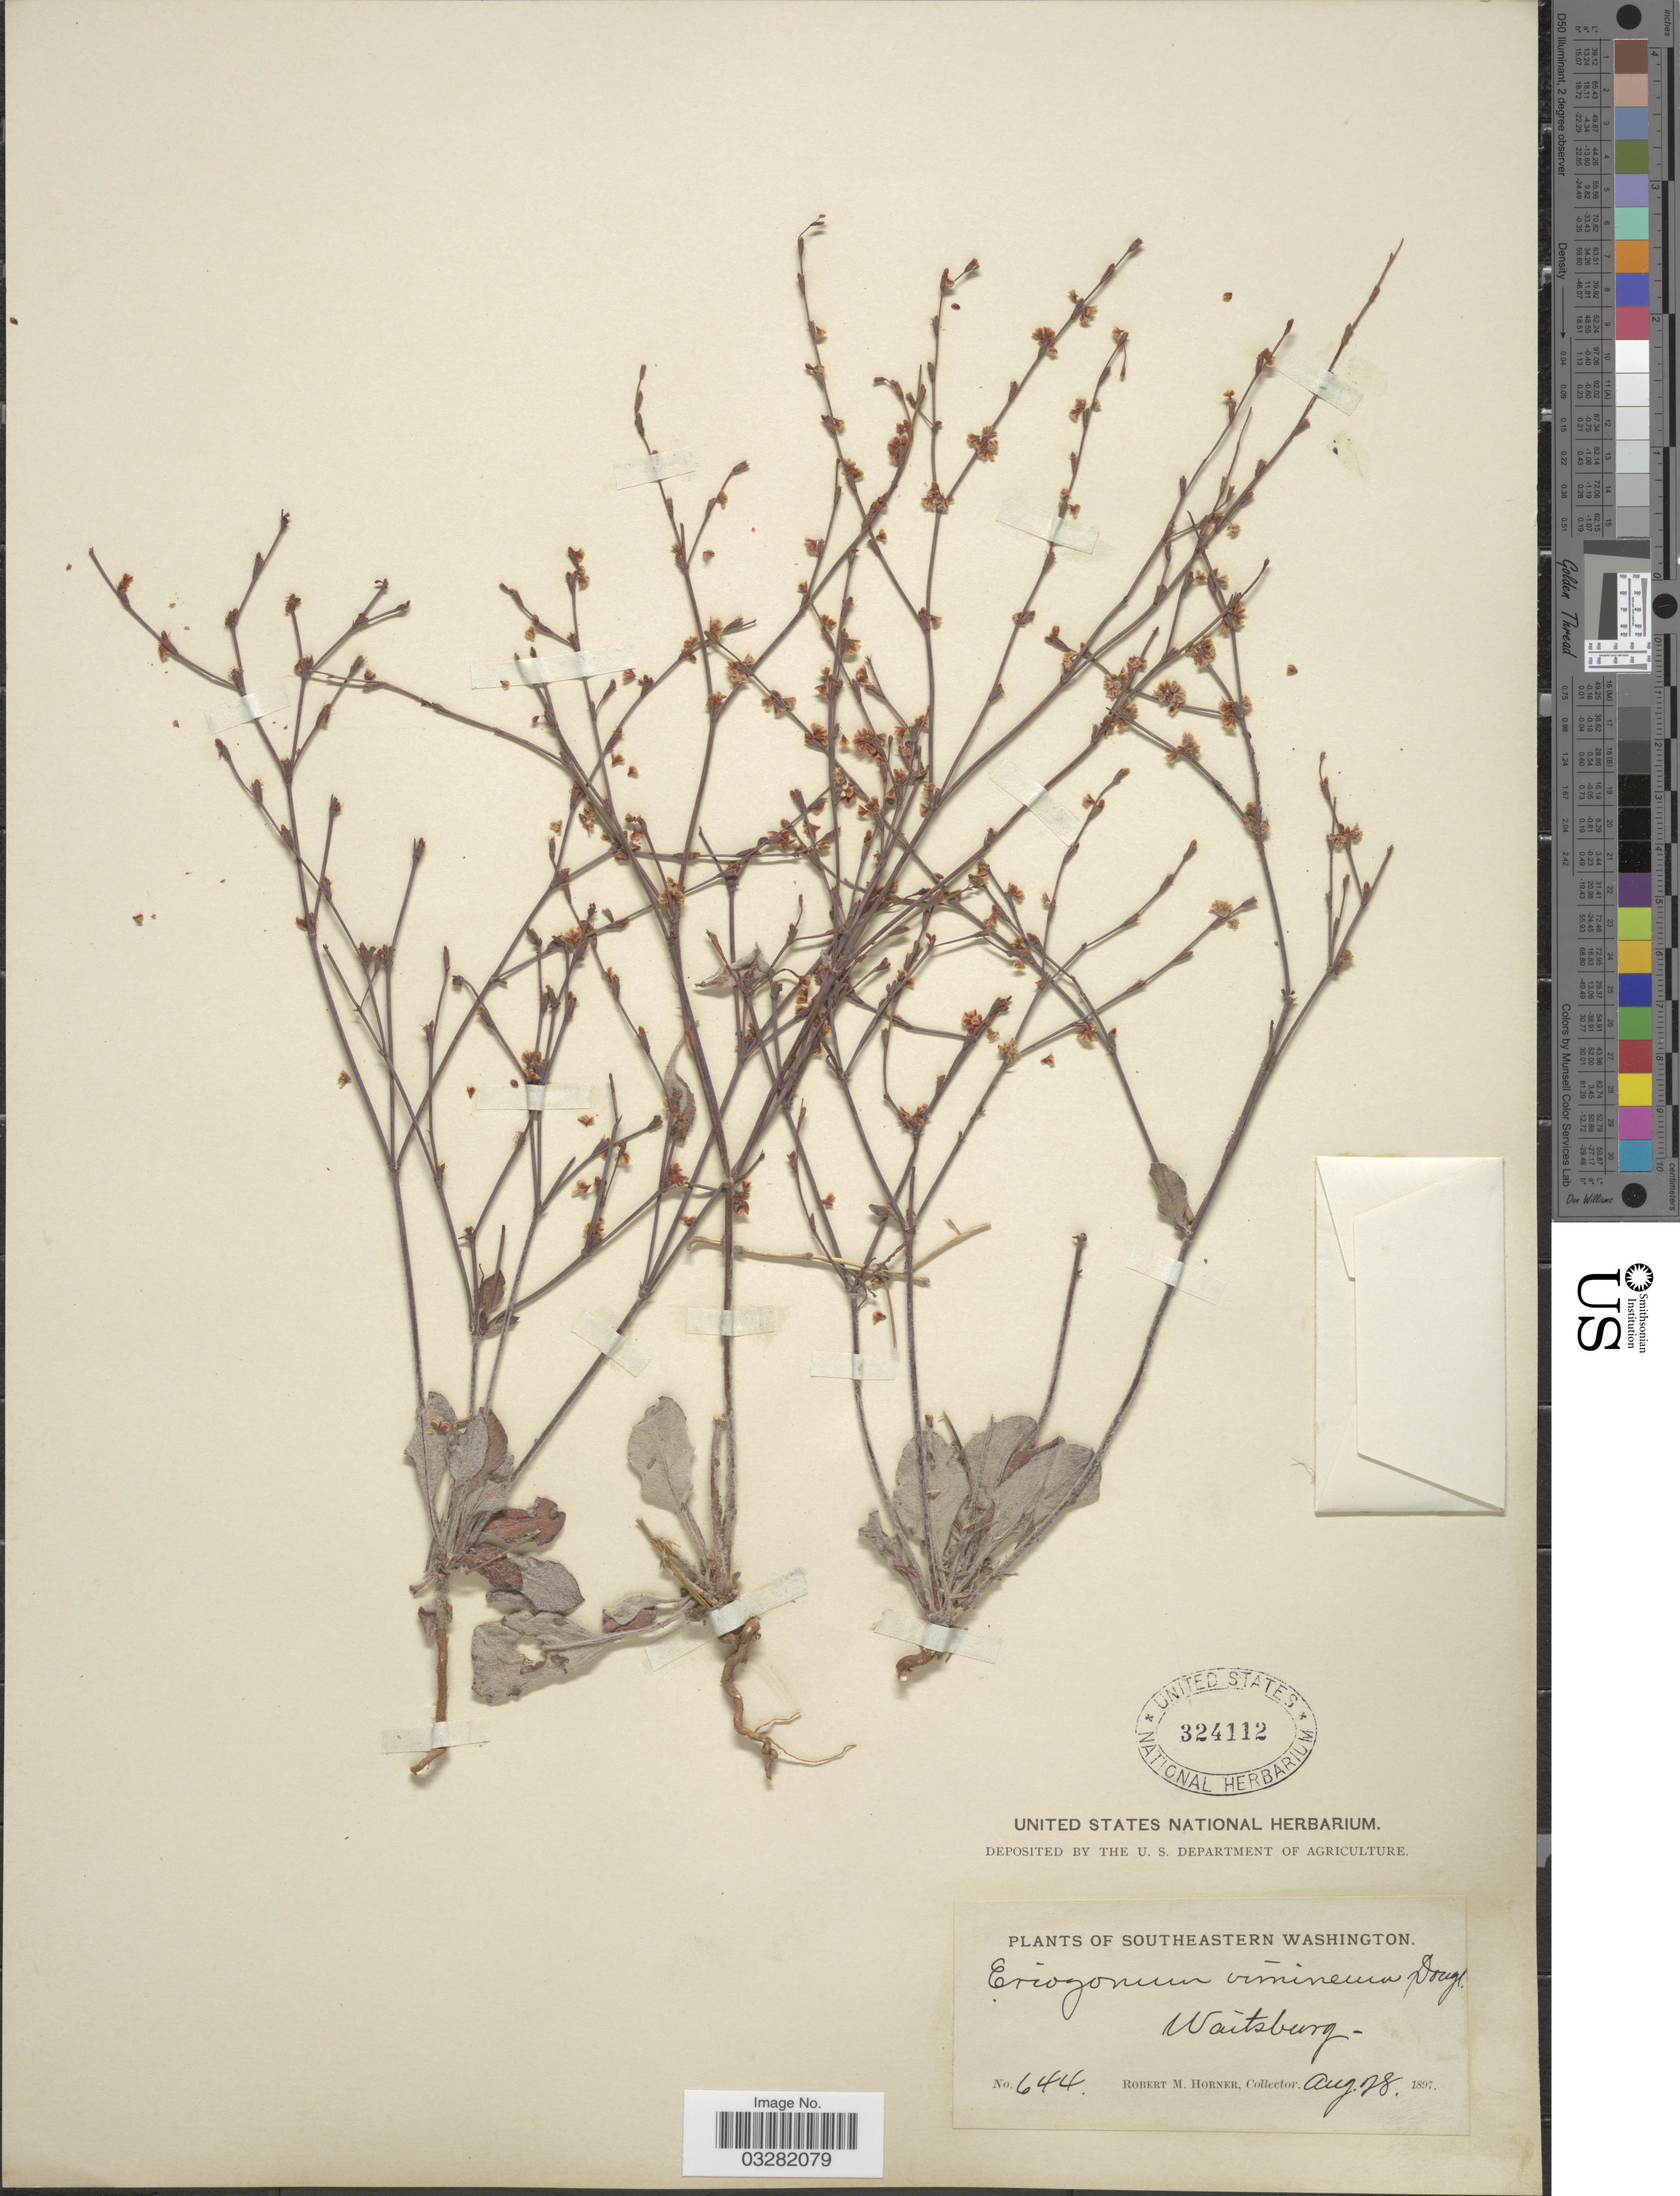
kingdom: Plantae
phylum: Tracheophyta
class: Magnoliopsida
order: Caryophyllales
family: Polygonaceae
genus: Eriogonum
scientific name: Eriogonum vimineum var. vimineum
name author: Douglas ex Benth.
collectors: R. Horner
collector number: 644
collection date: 1897-08-28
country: United States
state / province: Washington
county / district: Walla Walla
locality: Southeastern Washington. Waitsburg.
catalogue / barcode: US 324112